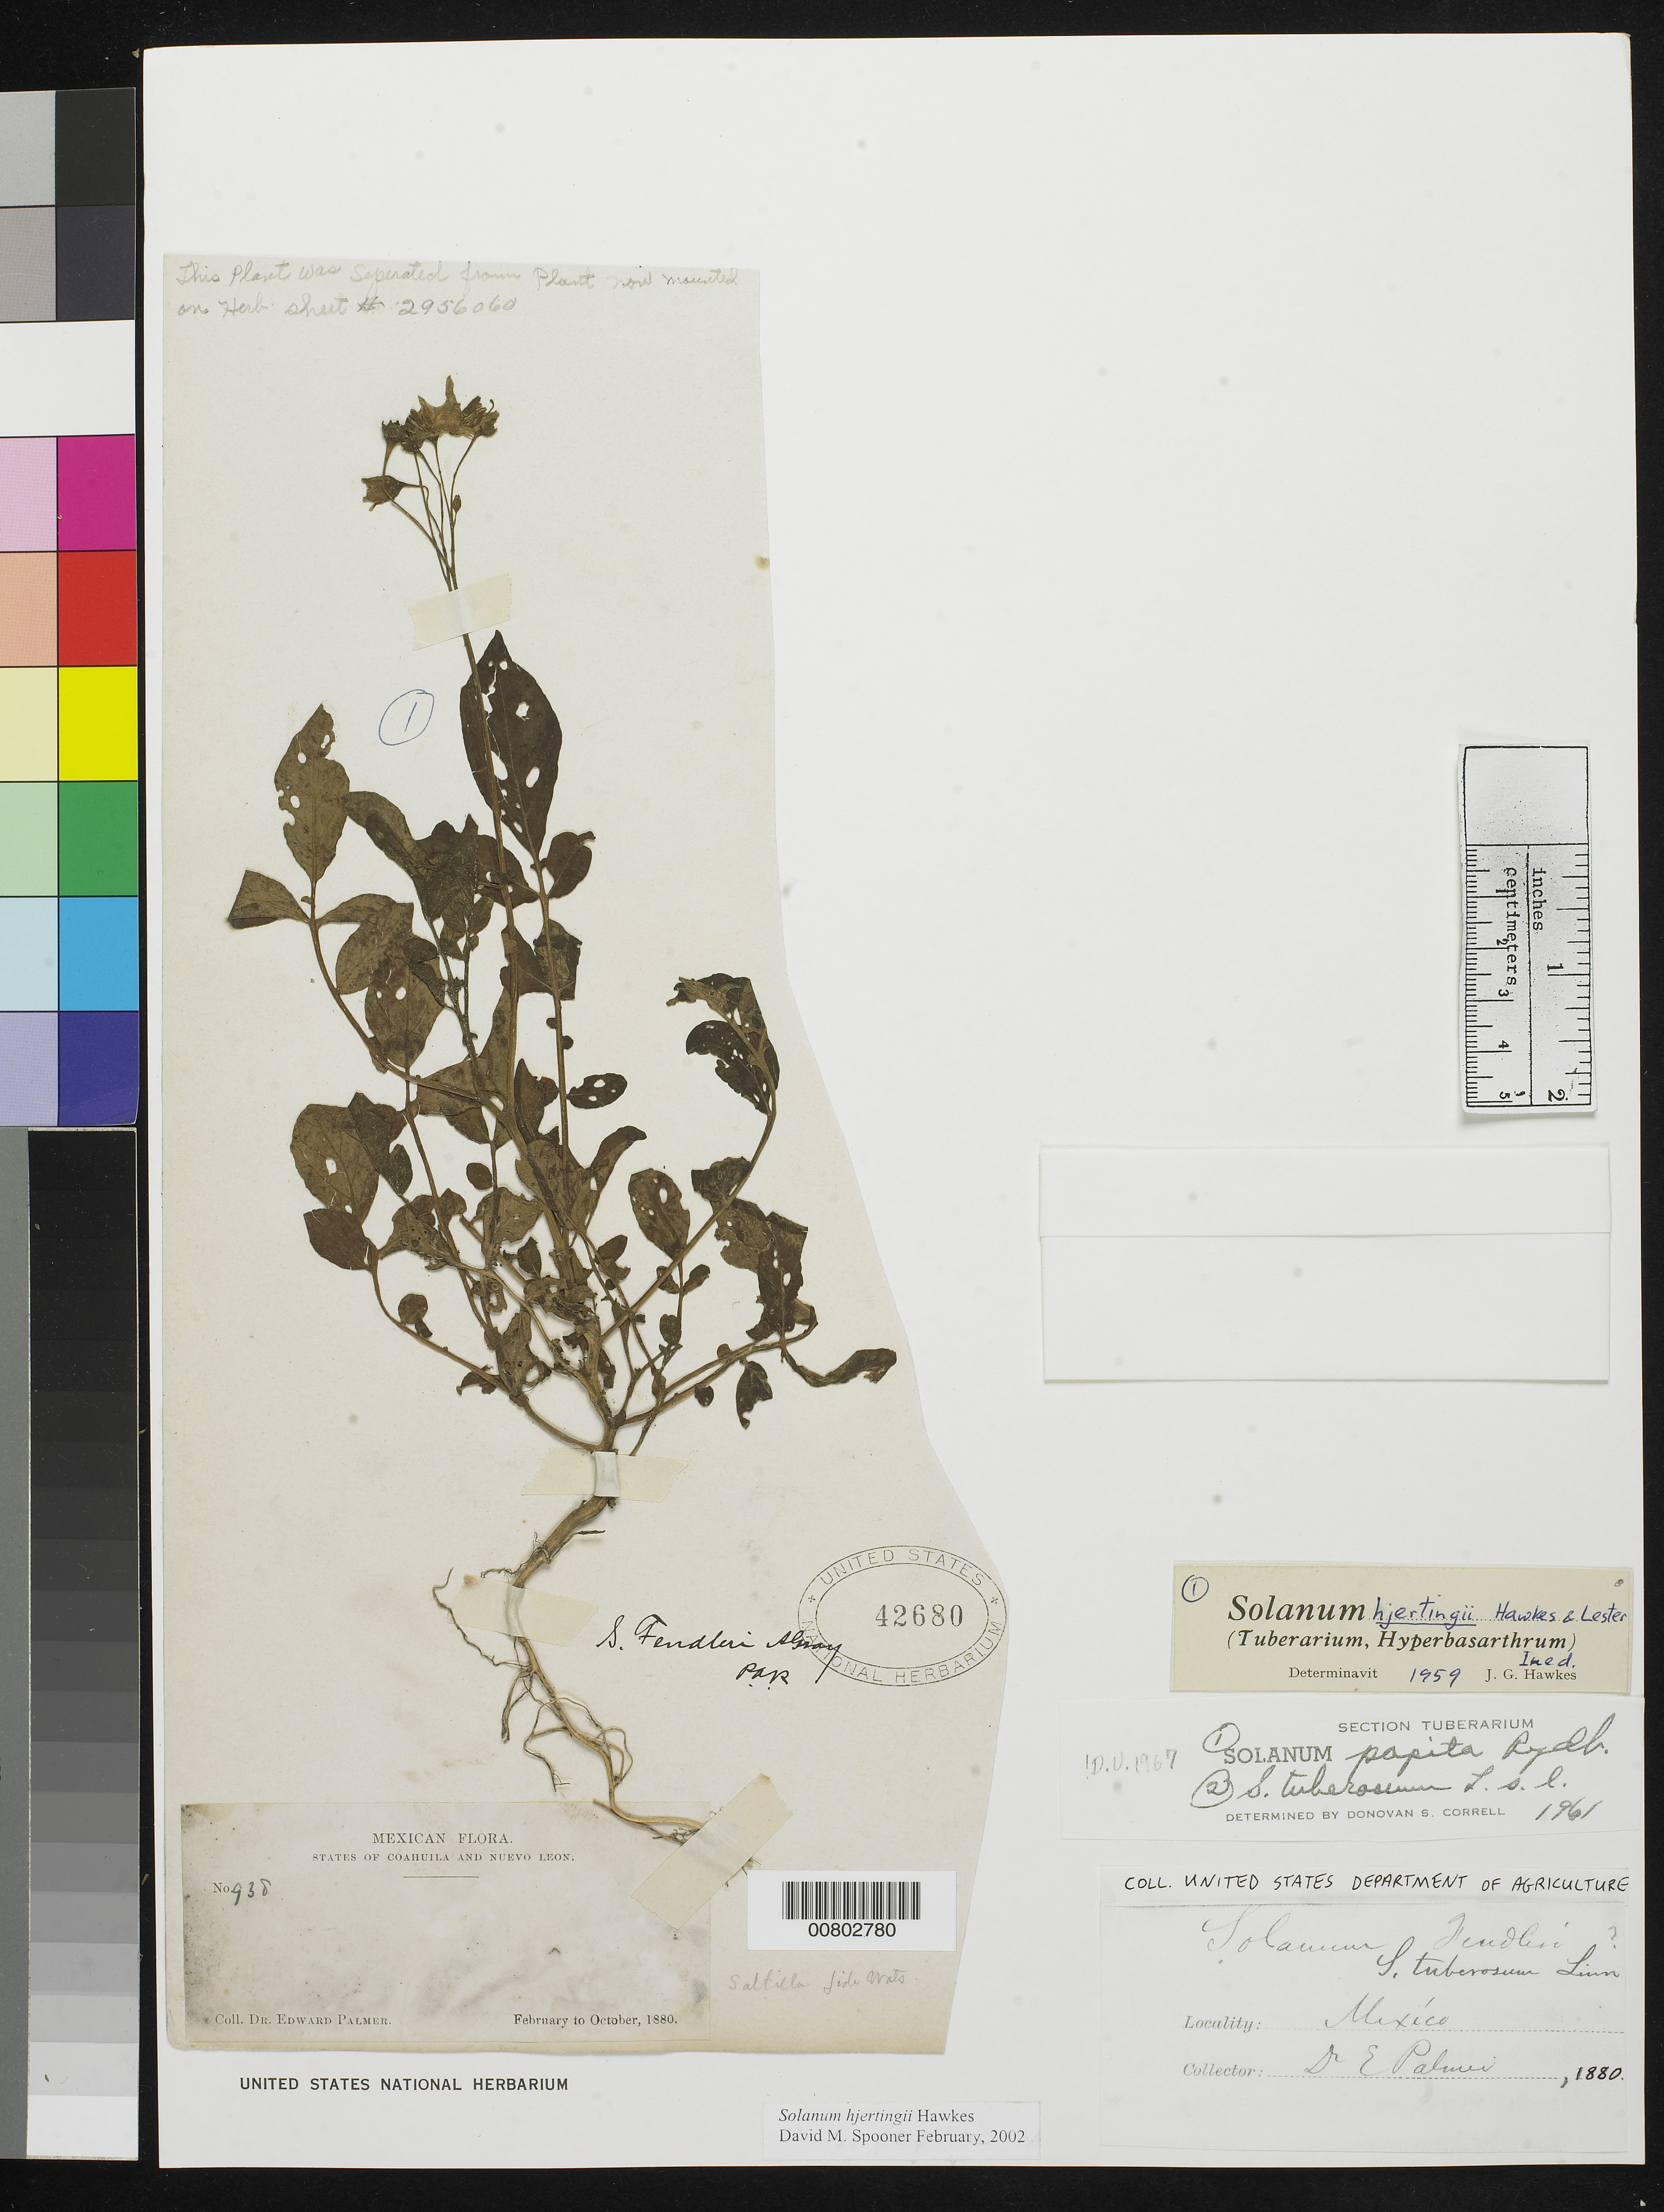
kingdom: Plantae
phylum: Tracheophyta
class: Magnoliopsida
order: Solanales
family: Solanaceae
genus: Solanum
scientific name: Solanum hjertingii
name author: Hawkes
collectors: E. Palmer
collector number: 938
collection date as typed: Feb 1880 to -- Oct 1880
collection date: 1880-02/1880-10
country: Mexico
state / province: Coahuila / Nuevo León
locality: States of Coahuila and Nuevo León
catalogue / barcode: US 42680